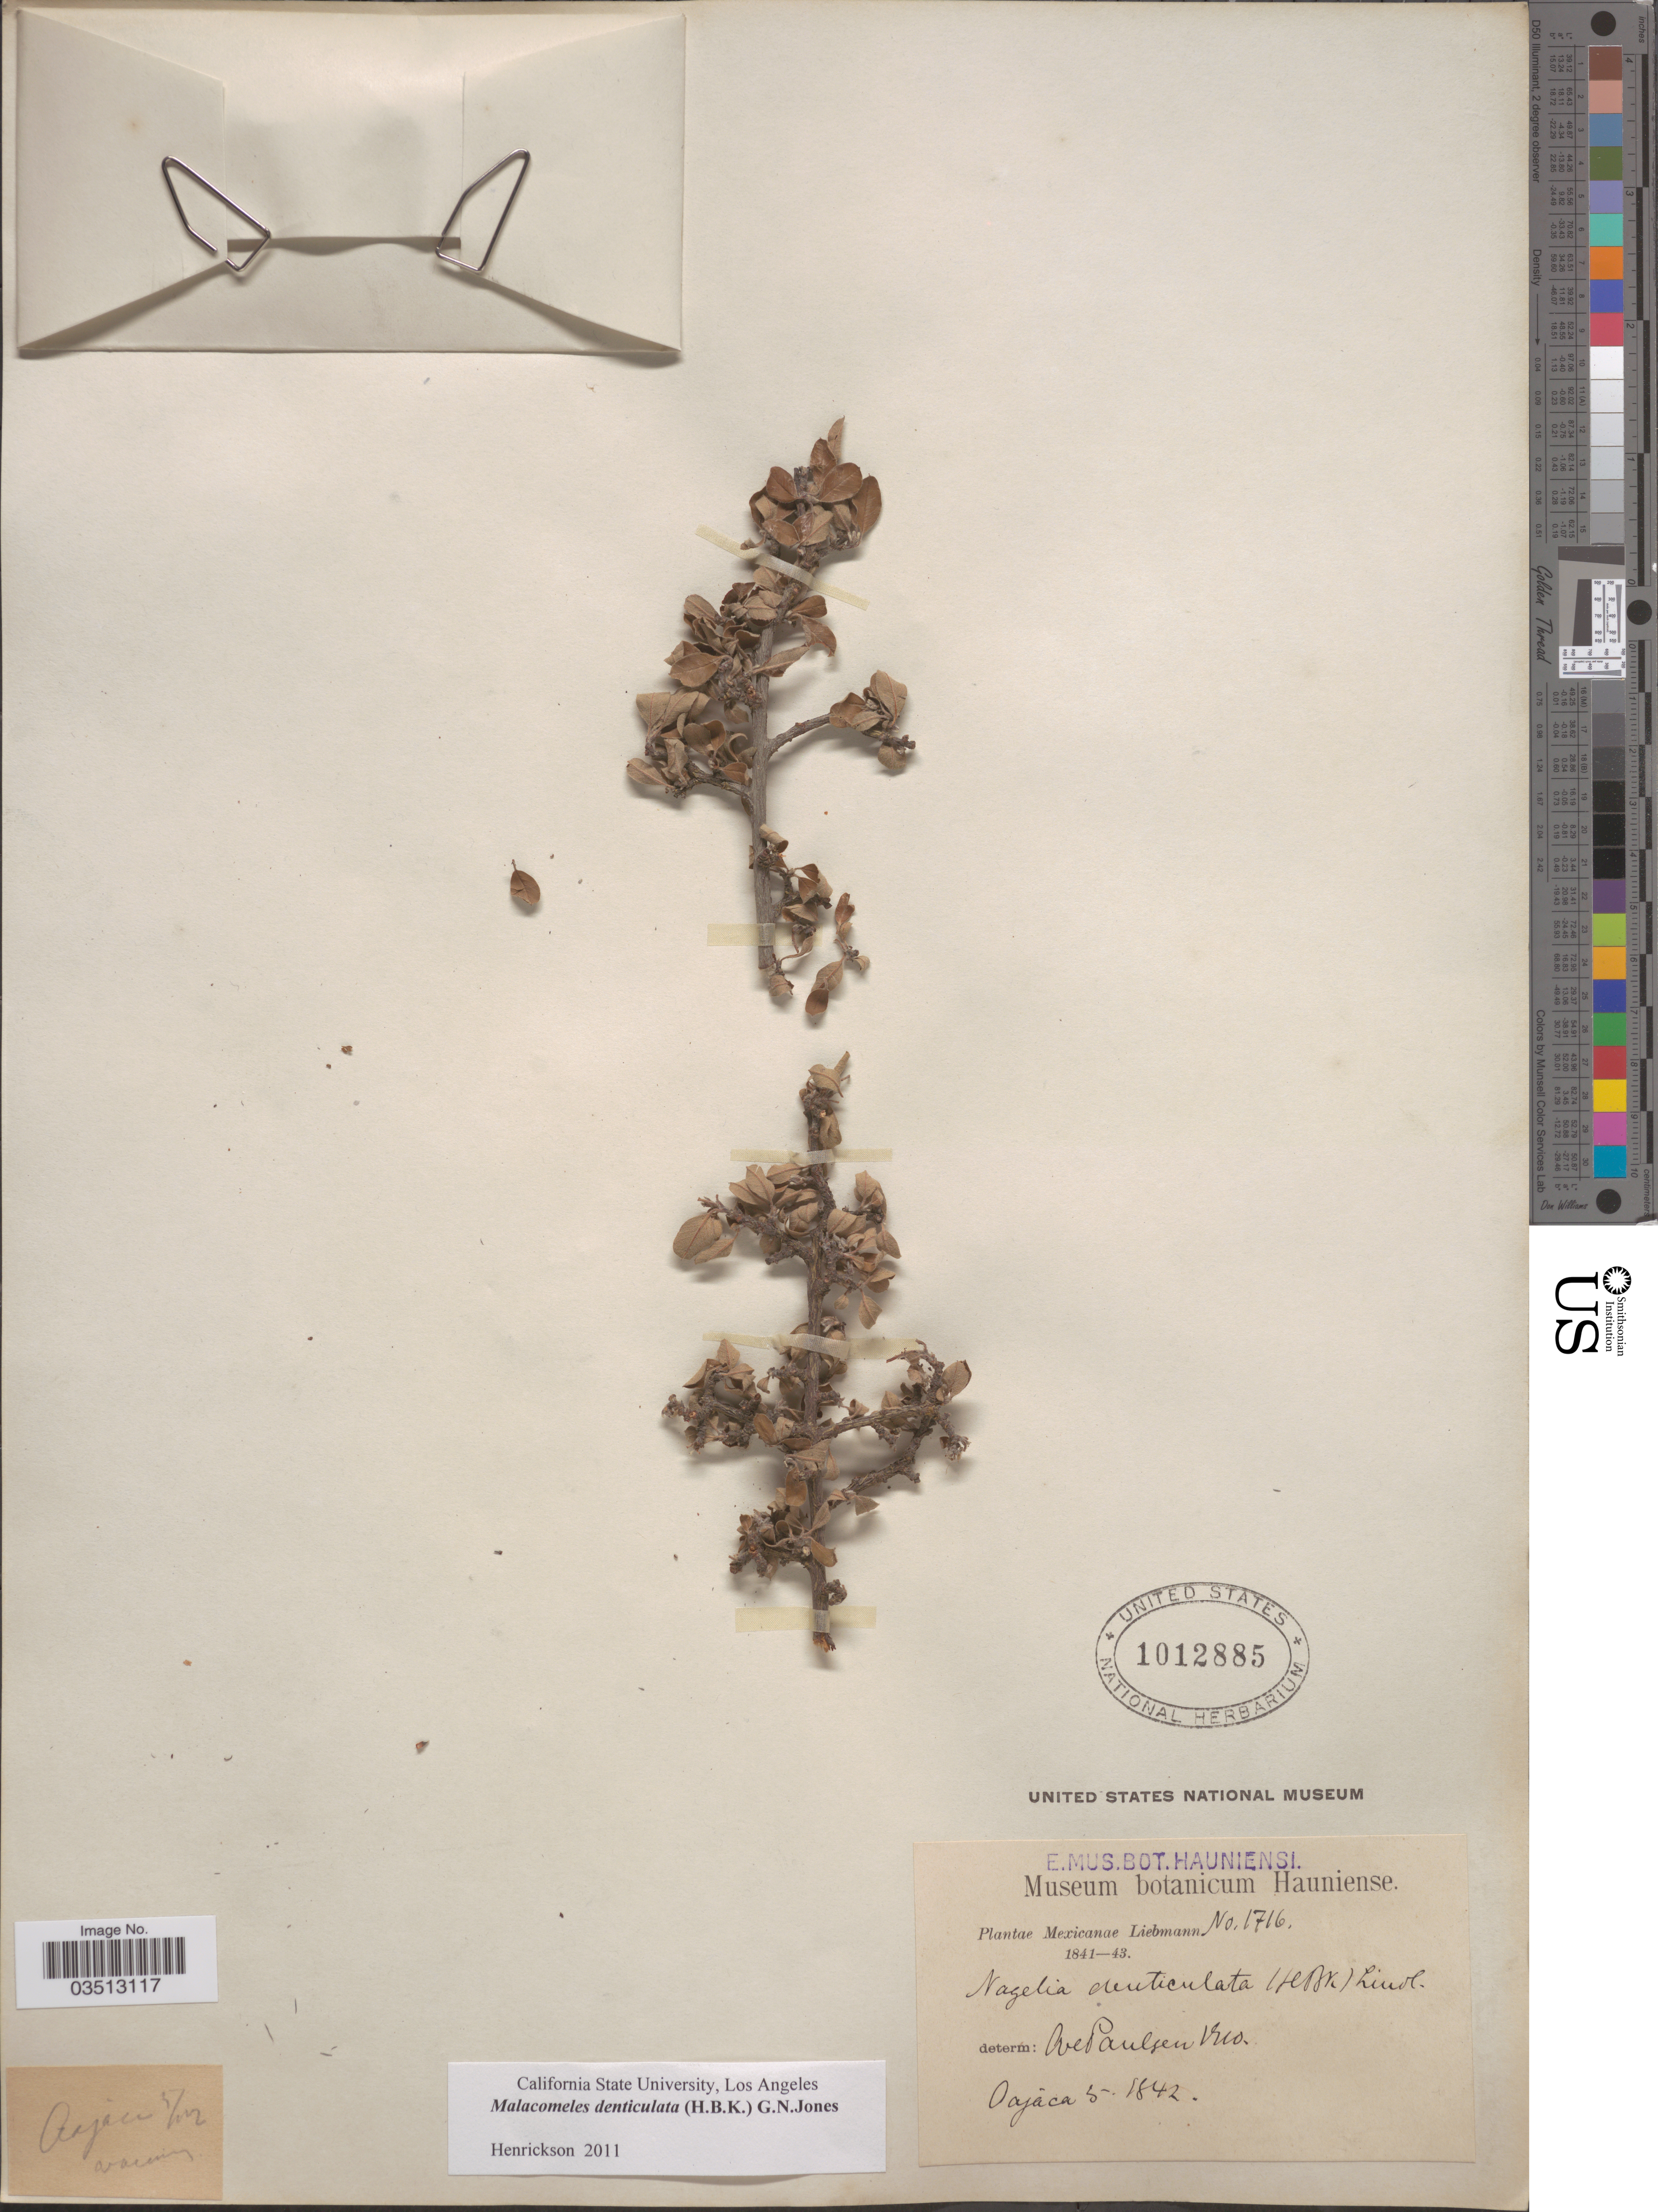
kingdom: Plantae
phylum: Tracheophyta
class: Magnoliopsida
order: Rosales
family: Rosaceae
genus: Malacomeles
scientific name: Malacomeles denticulata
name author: (Kunth) G.N. Jones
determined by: Henrickson, James, (CSLA), California State University at Los Angeles (UNITED STATES)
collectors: Liebmann, --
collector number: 1716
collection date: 1842-05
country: Mexico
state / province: Oaxaca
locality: Oajaca.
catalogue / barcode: US 1012885